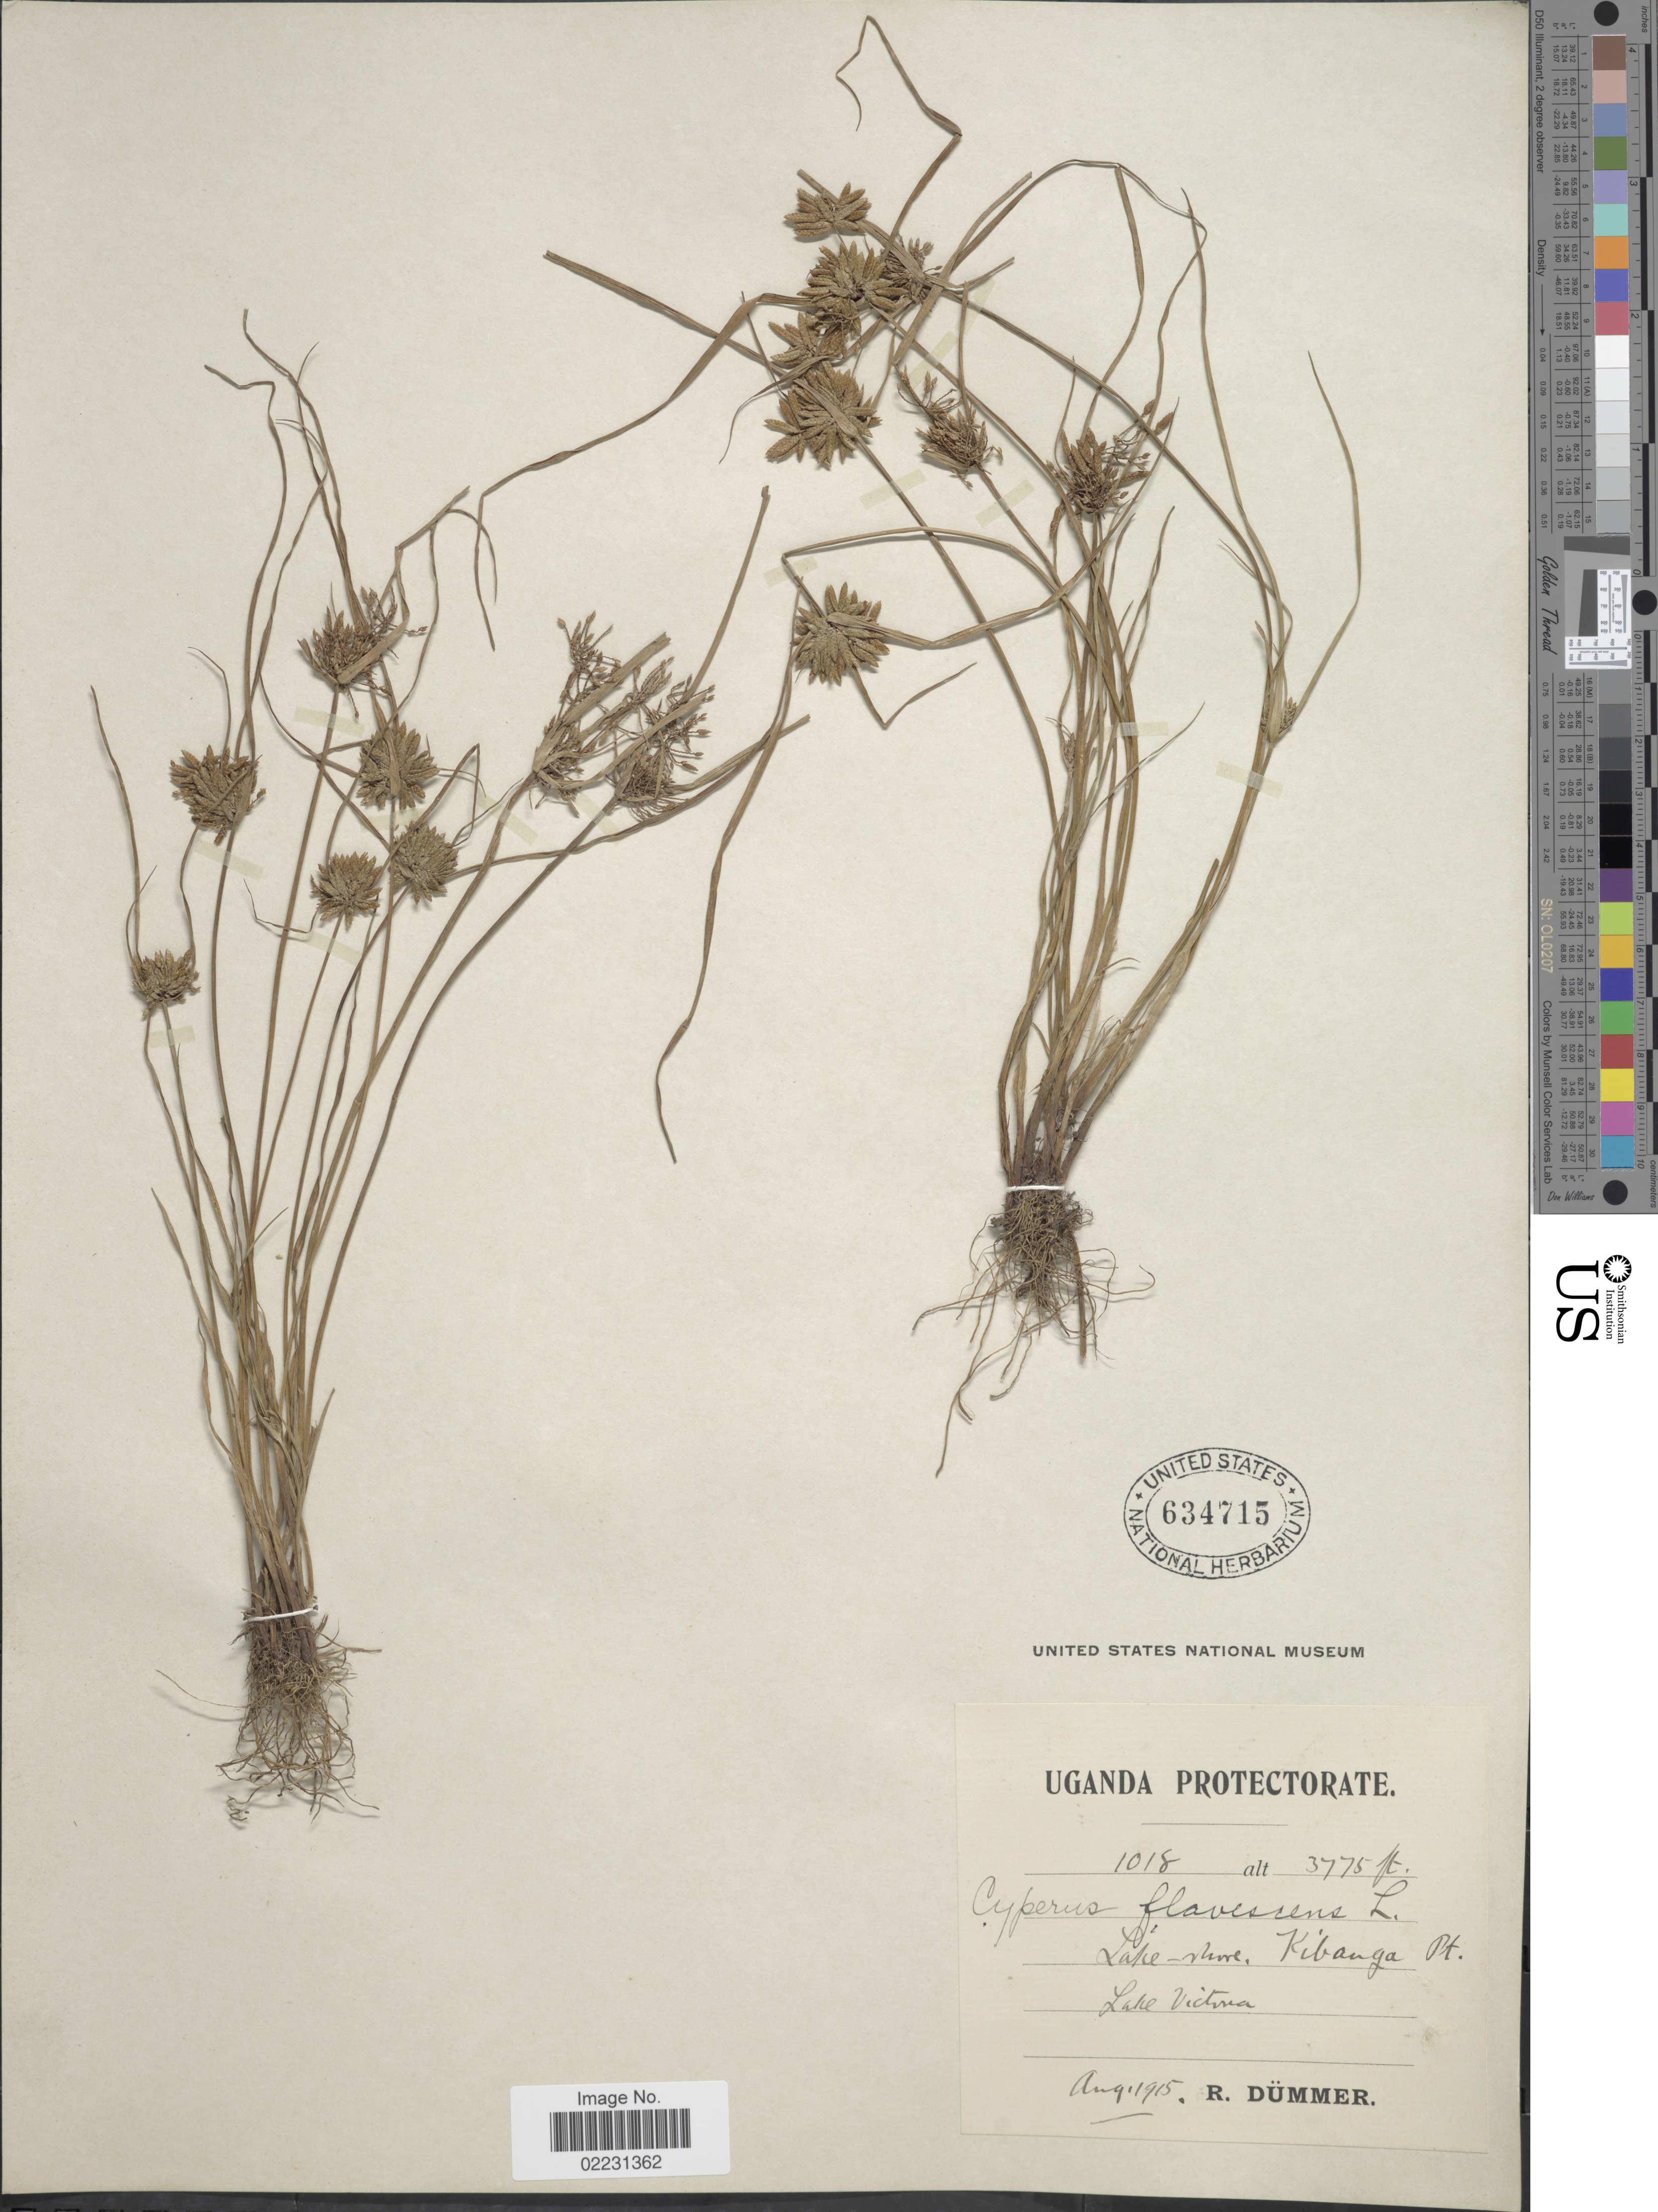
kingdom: Plantae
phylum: Tracheophyta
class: Liliopsida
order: Poales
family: Cyperaceae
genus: Cyperus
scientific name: Cyperus flavescens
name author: L.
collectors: R. A. Dümmer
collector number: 1018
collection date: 1915-08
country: Uganda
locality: Uganda Protectorate. Lake - shore Kibanga Pt. Lake Victoria.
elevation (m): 1151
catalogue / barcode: US 634715